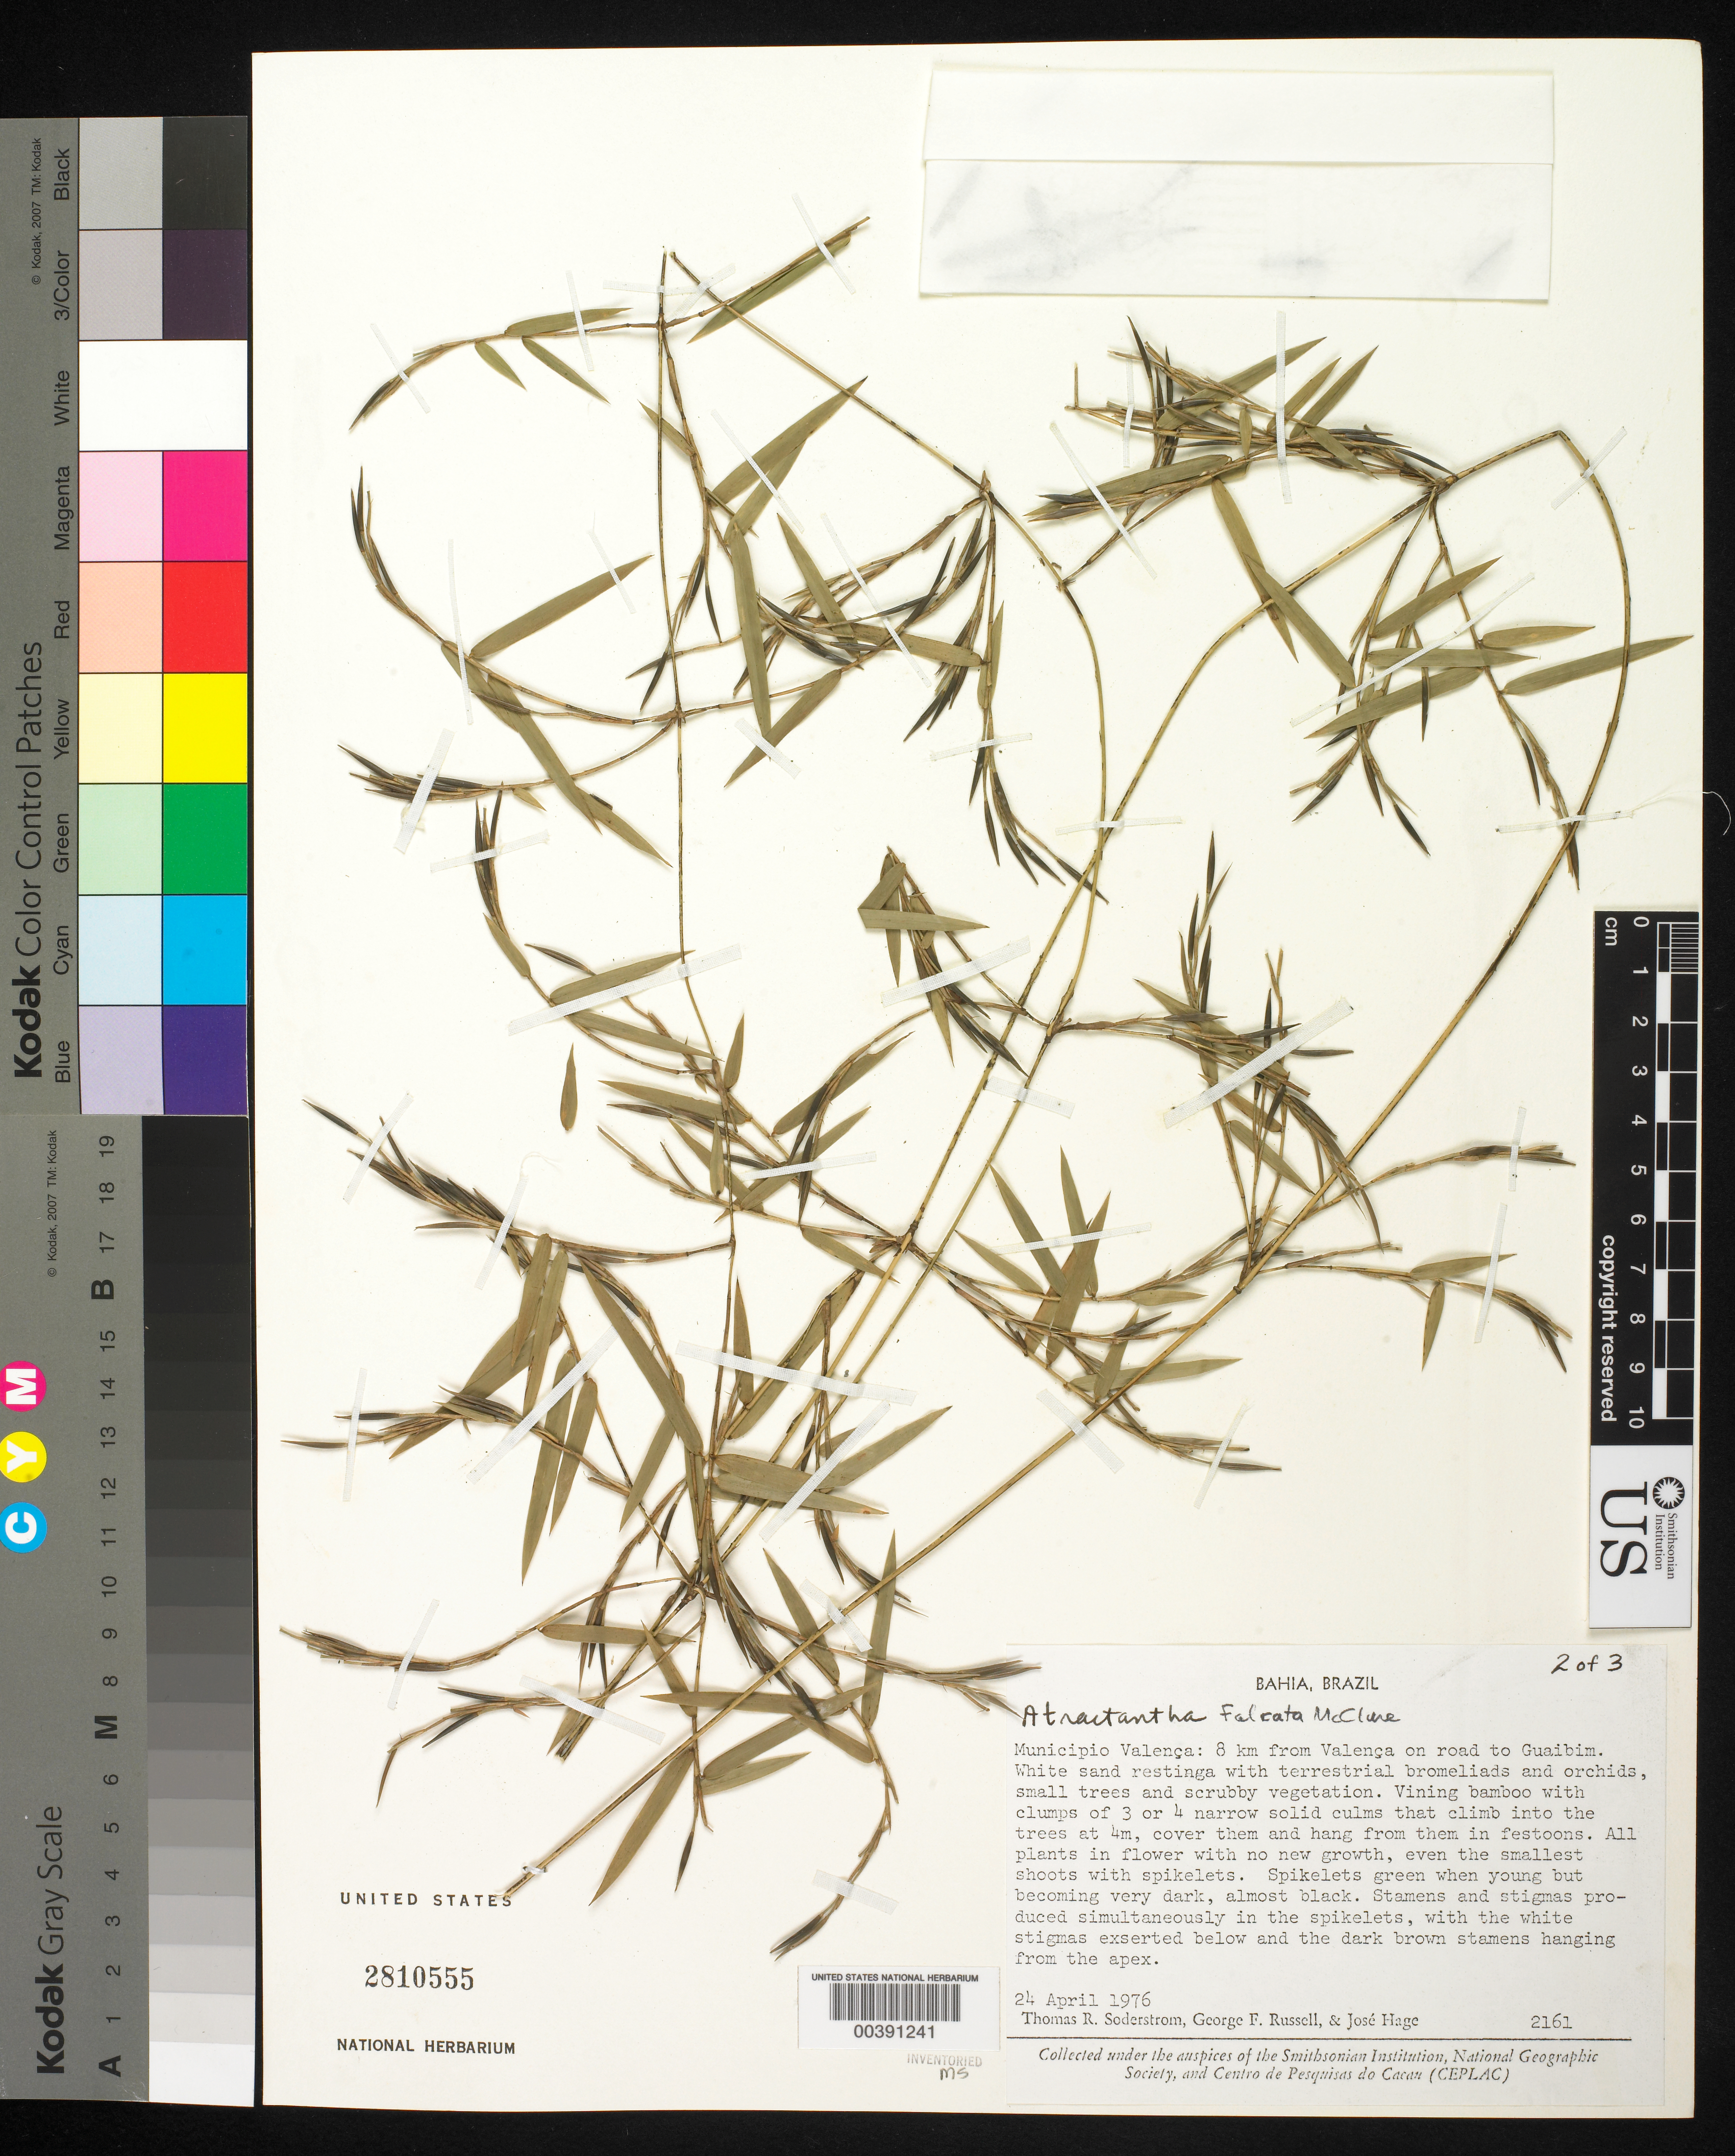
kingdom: Plantae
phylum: Tracheophyta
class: Liliopsida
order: Poales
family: Poaceae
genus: Atractantha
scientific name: Atractantha falcata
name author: McClure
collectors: T. R. Soderstrom, G. Russell & J. Hage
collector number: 2161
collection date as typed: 24 Apr 1976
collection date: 1976-04-24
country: Brazil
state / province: Bahia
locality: Valenca, guaibim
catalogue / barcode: US 2810555